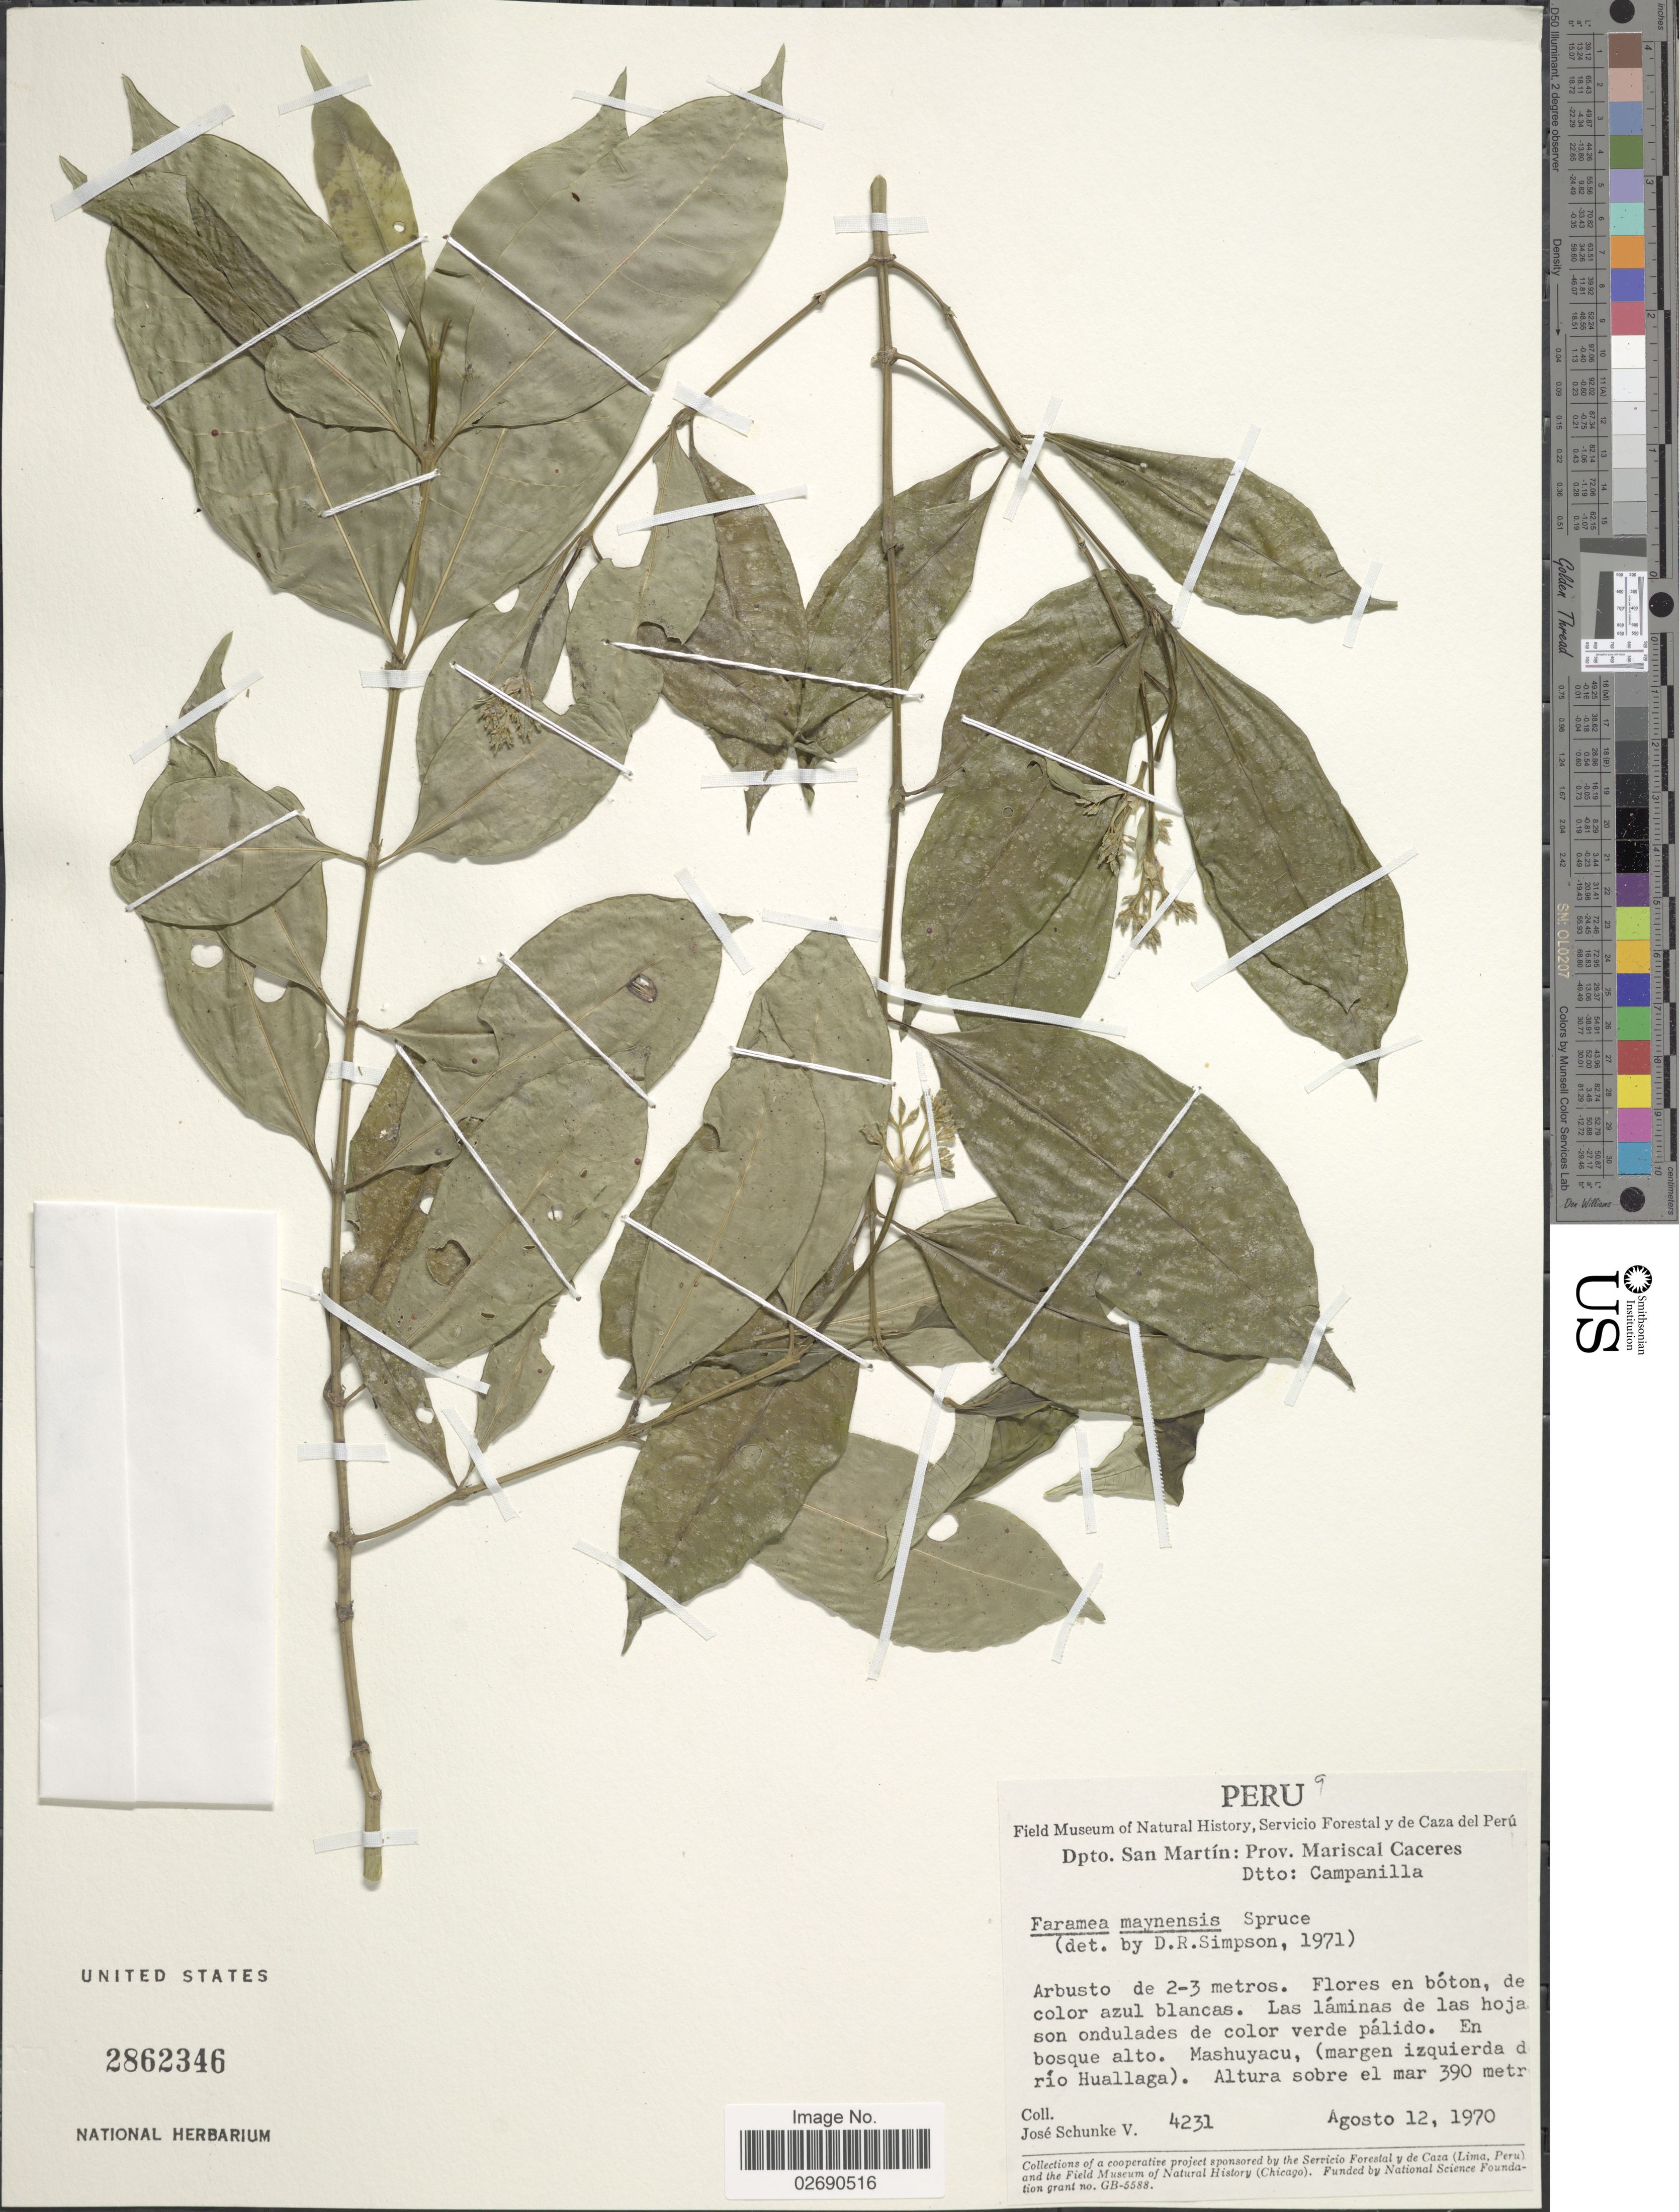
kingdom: Plantae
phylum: Tracheophyta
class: Magnoliopsida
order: Gentianales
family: Rubiaceae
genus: Faramea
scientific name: Faramea maynensis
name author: Spruce ex Rusby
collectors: J. Schunke Vigo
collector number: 4231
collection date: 1970-08-12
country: Peru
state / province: San Martín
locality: Prov. Mariscal Caceres, Dtto; Campanilla, Mashiyacu, (margen izquierda de rio Huallaga).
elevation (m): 390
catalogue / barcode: US 2862346